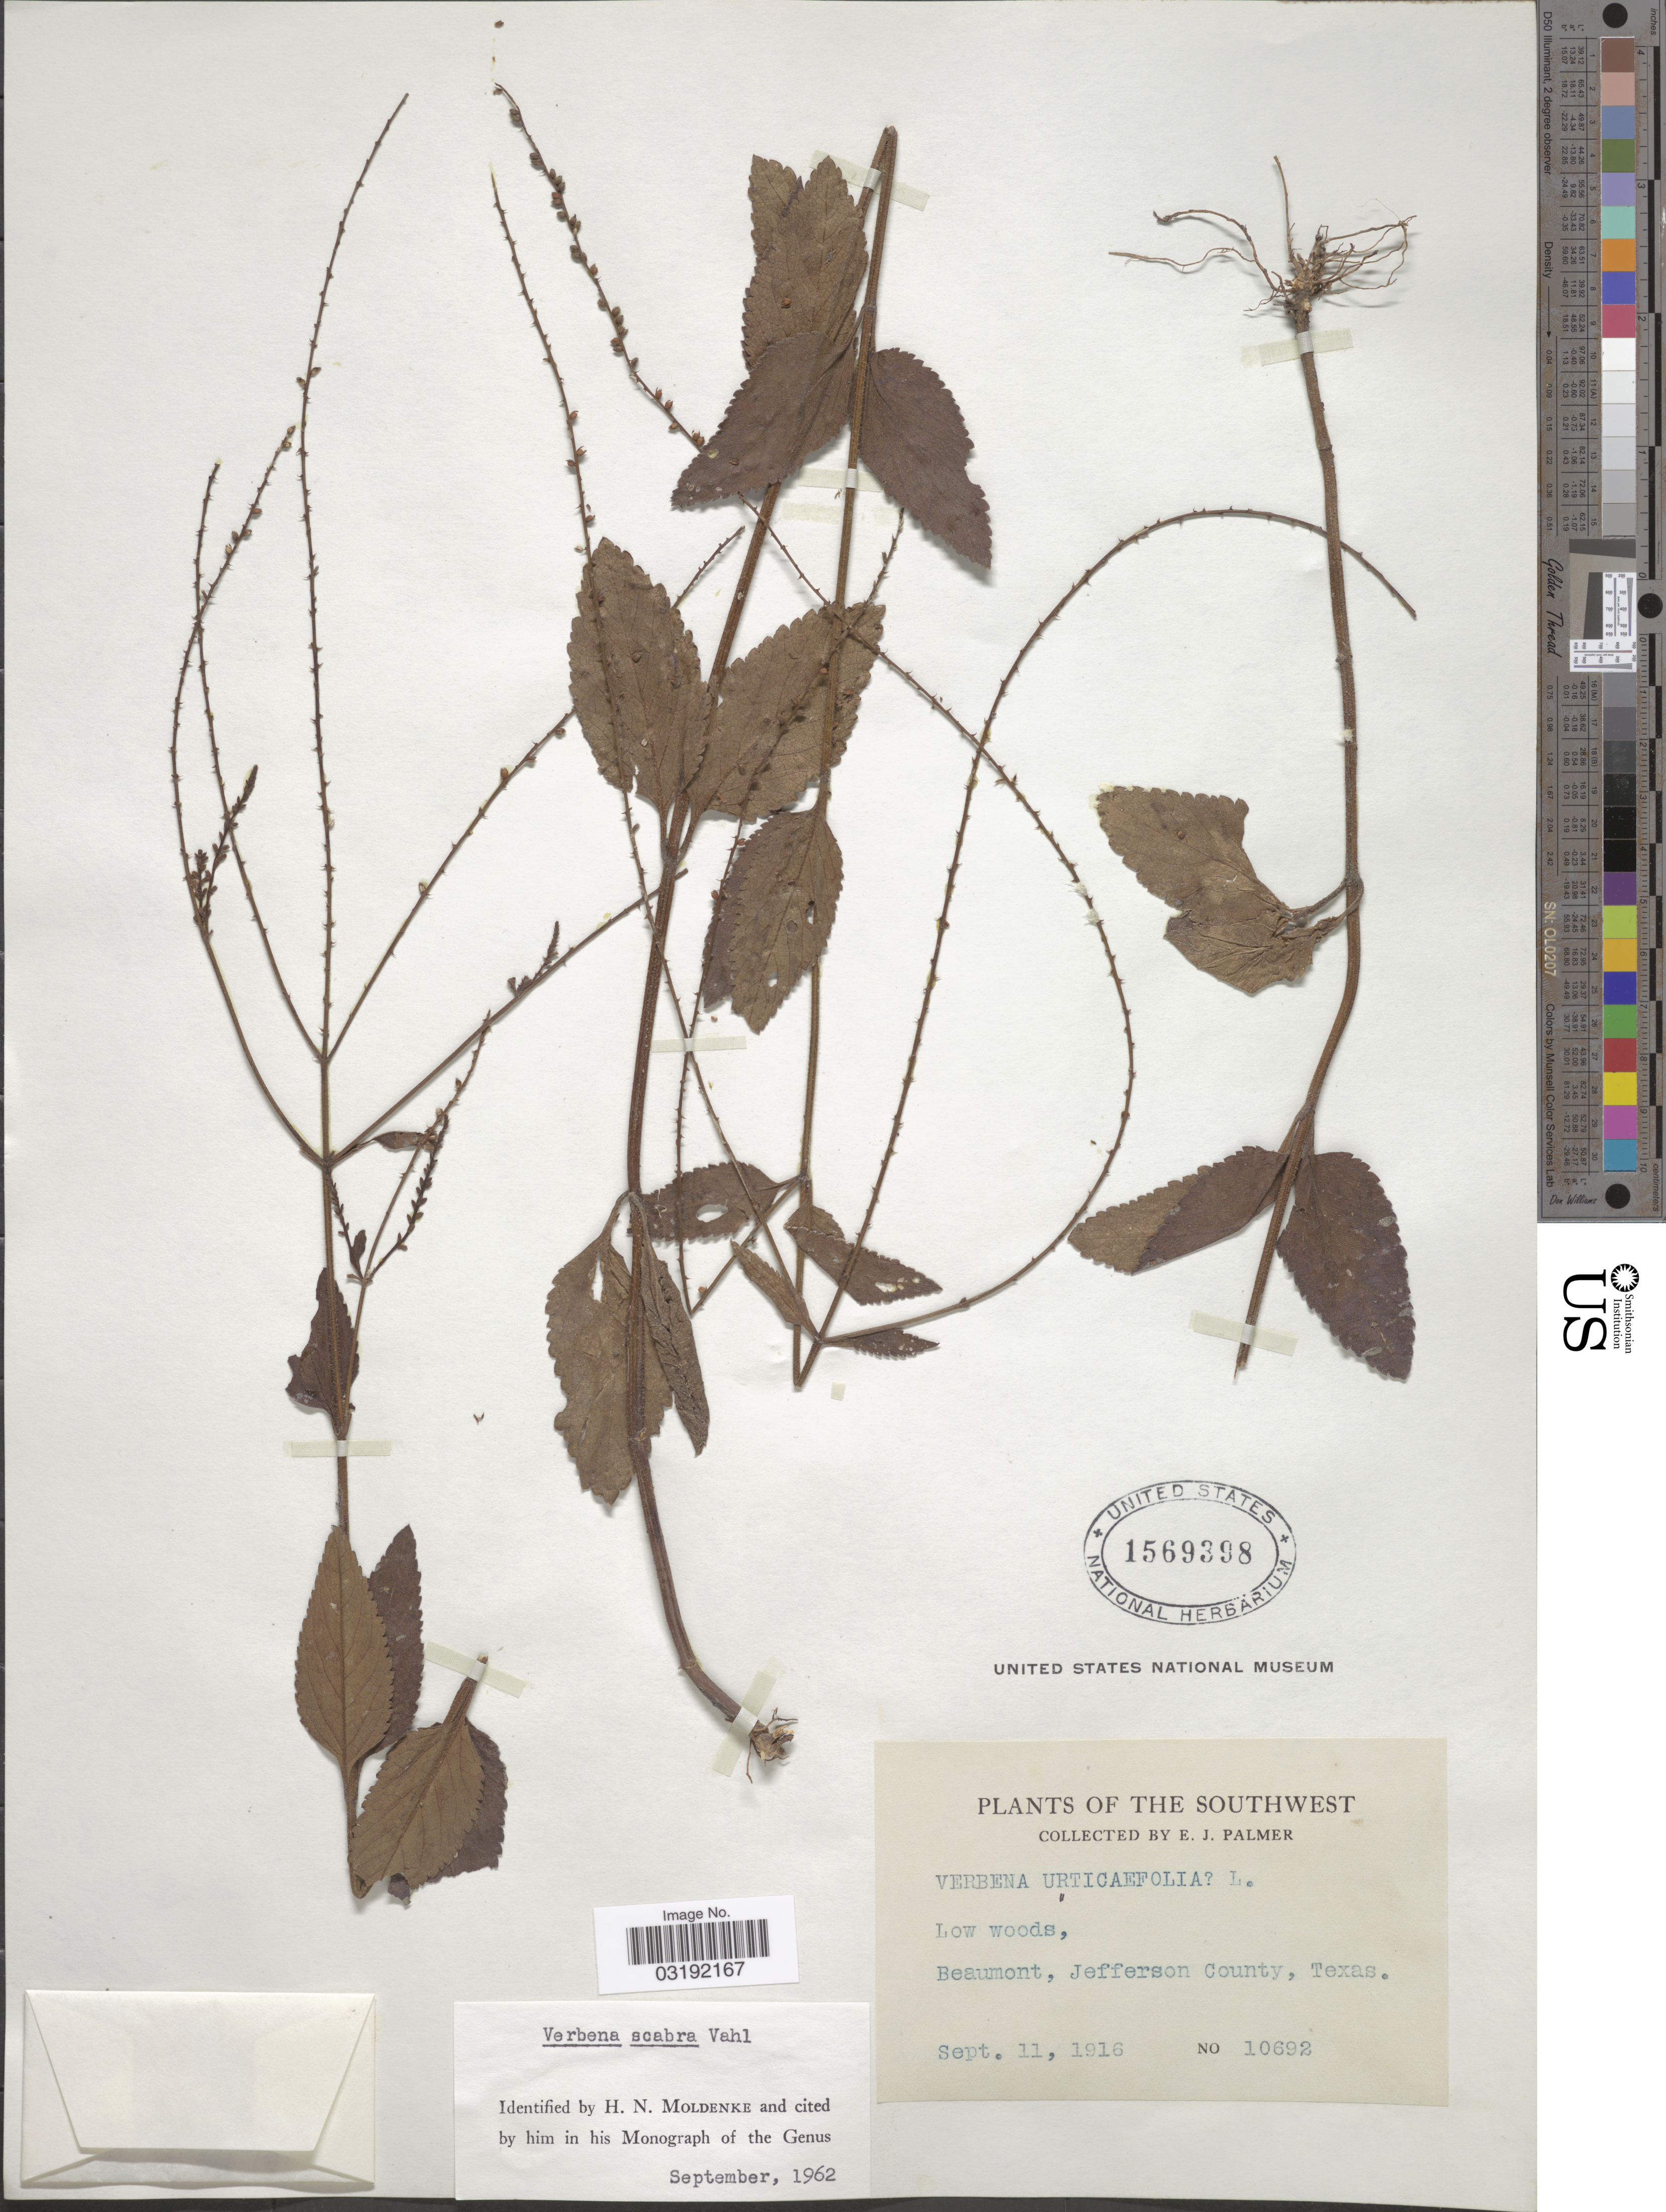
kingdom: Plantae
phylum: Tracheophyta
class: Magnoliopsida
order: Lamiales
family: Verbenaceae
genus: Verbena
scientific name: Verbena scabra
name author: Vahl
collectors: E. J. Palmer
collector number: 10692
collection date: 1916-09-11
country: United States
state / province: Texas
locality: The Southwest. Beaumont, Jefferson County.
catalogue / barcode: US 1569398